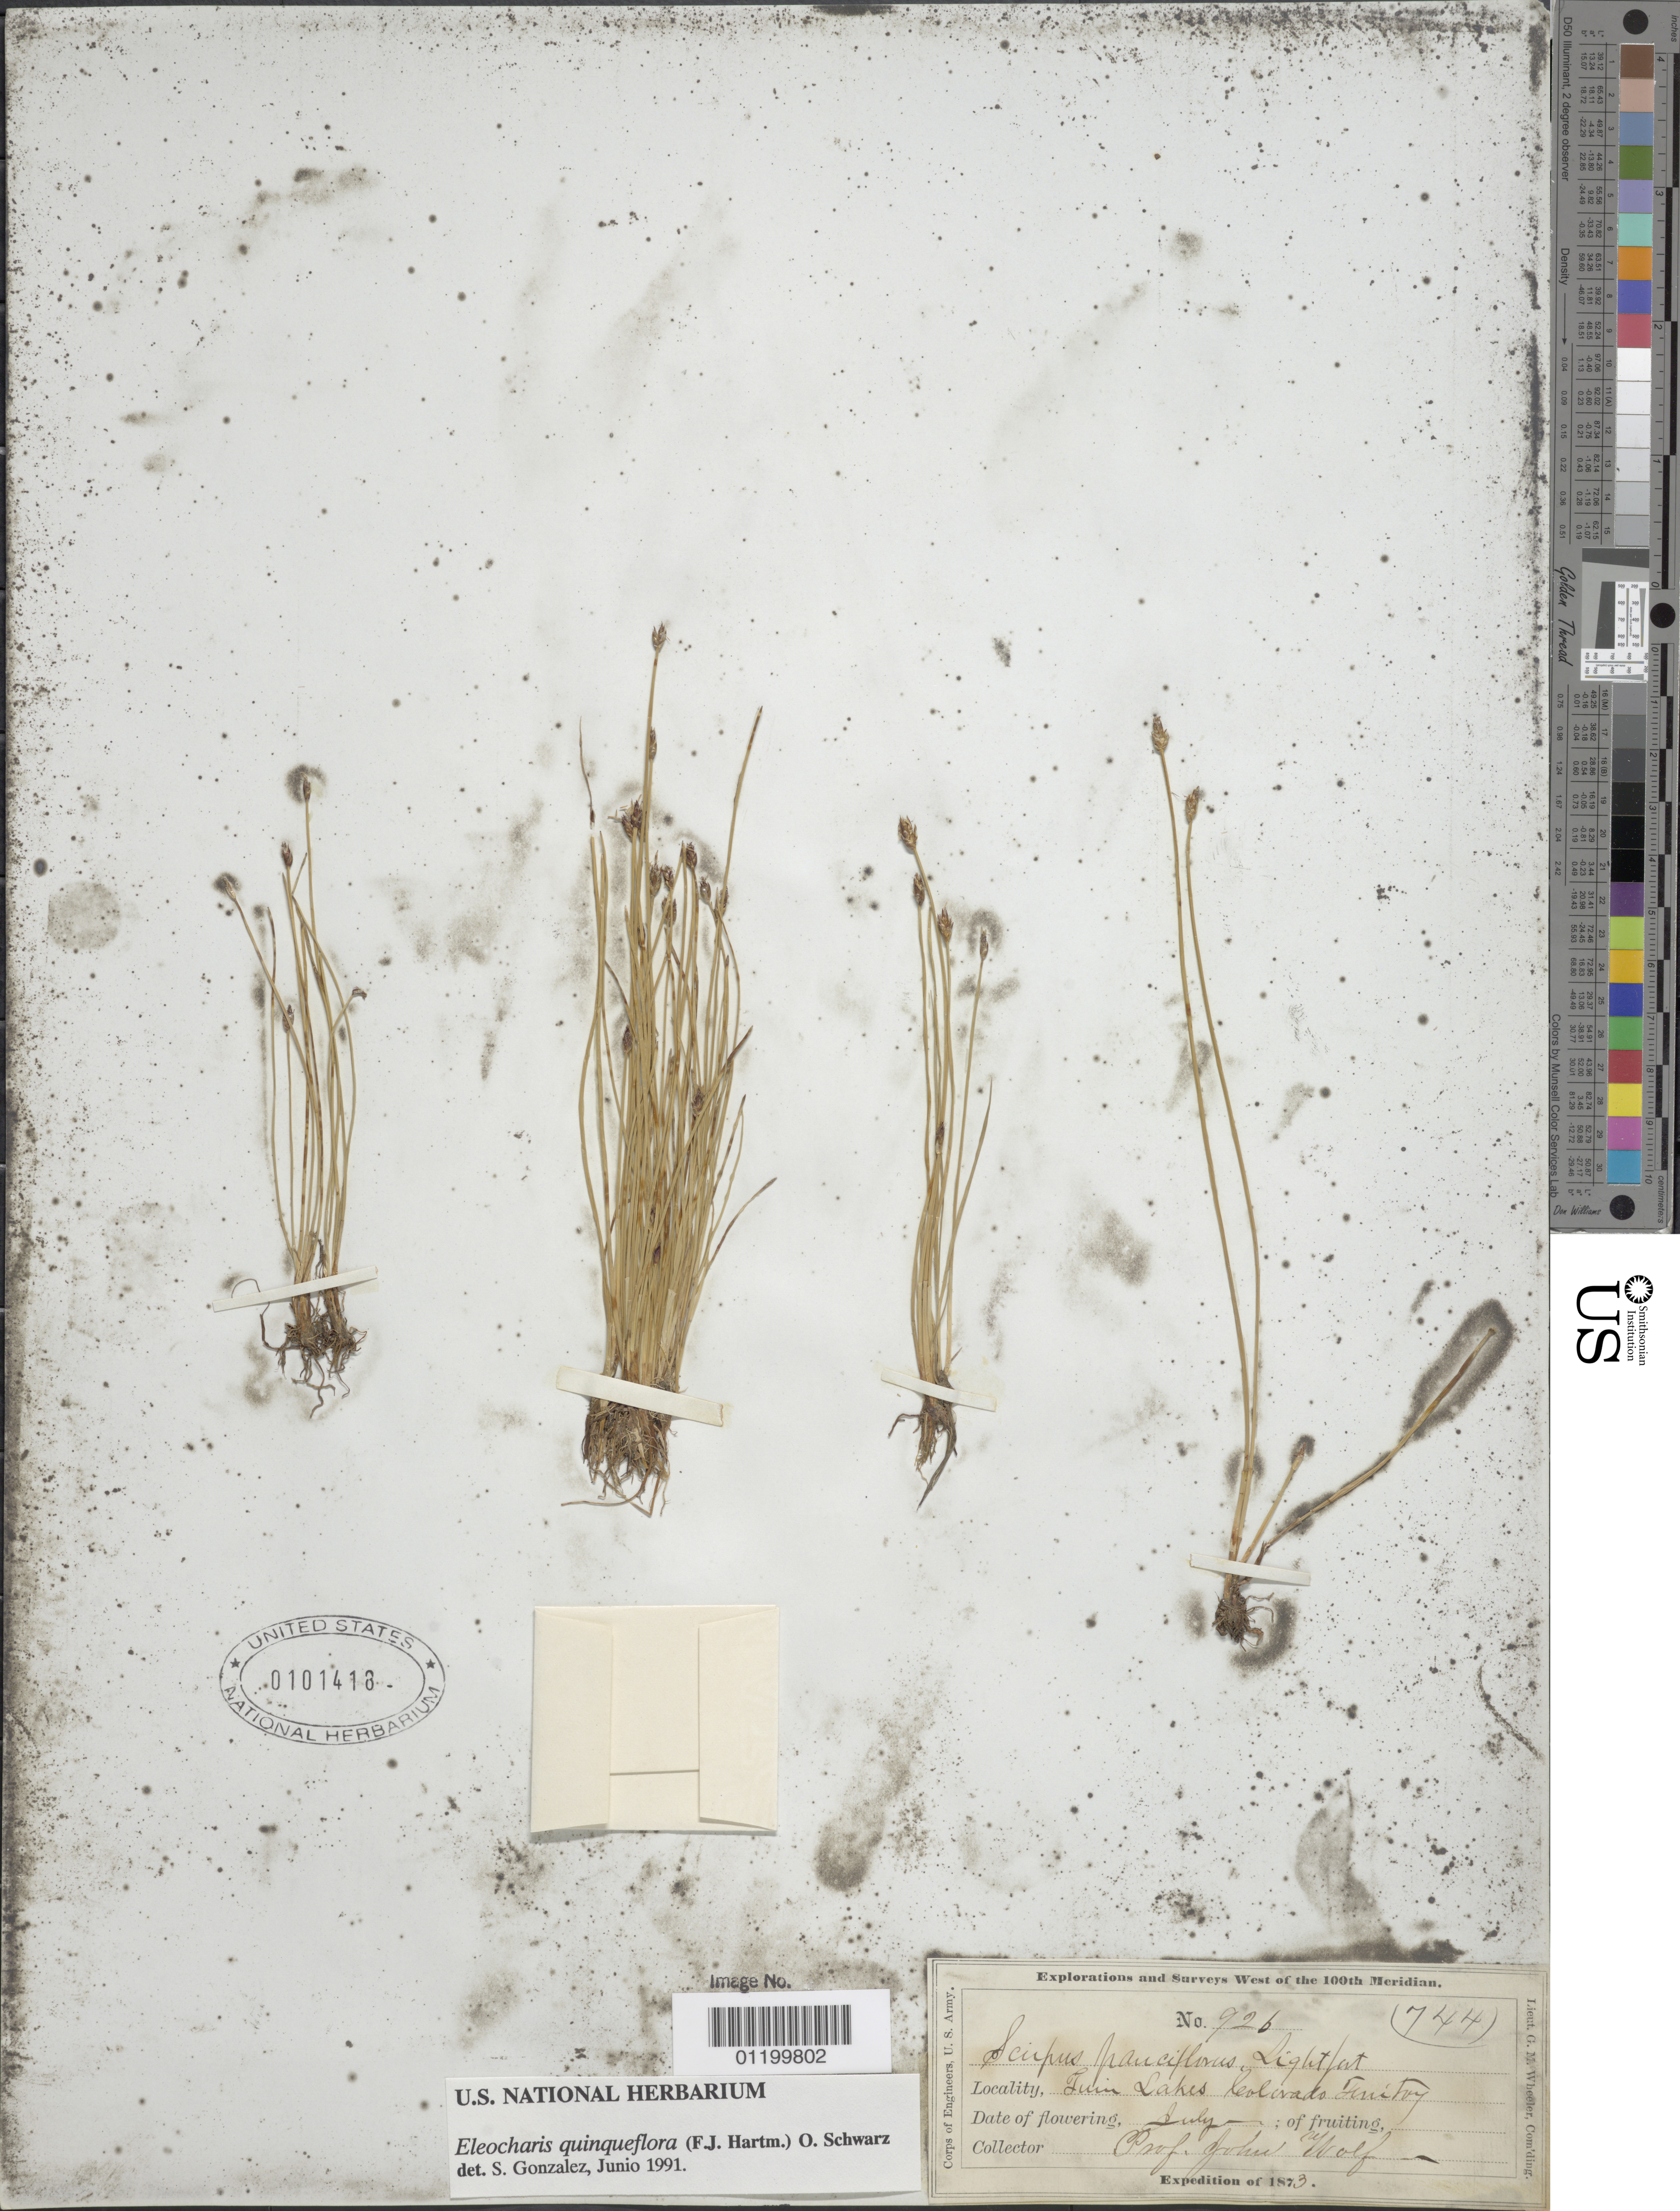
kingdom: Plantae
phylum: Tracheophyta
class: Liliopsida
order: Poales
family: Cyperaceae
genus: Eleocharis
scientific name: Eleocharis quinqueflora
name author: (Hartmann) O. Schwarz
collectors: J. Wolfe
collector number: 926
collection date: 1873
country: United States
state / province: Colorado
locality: Twin Lakes.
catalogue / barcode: US 101418